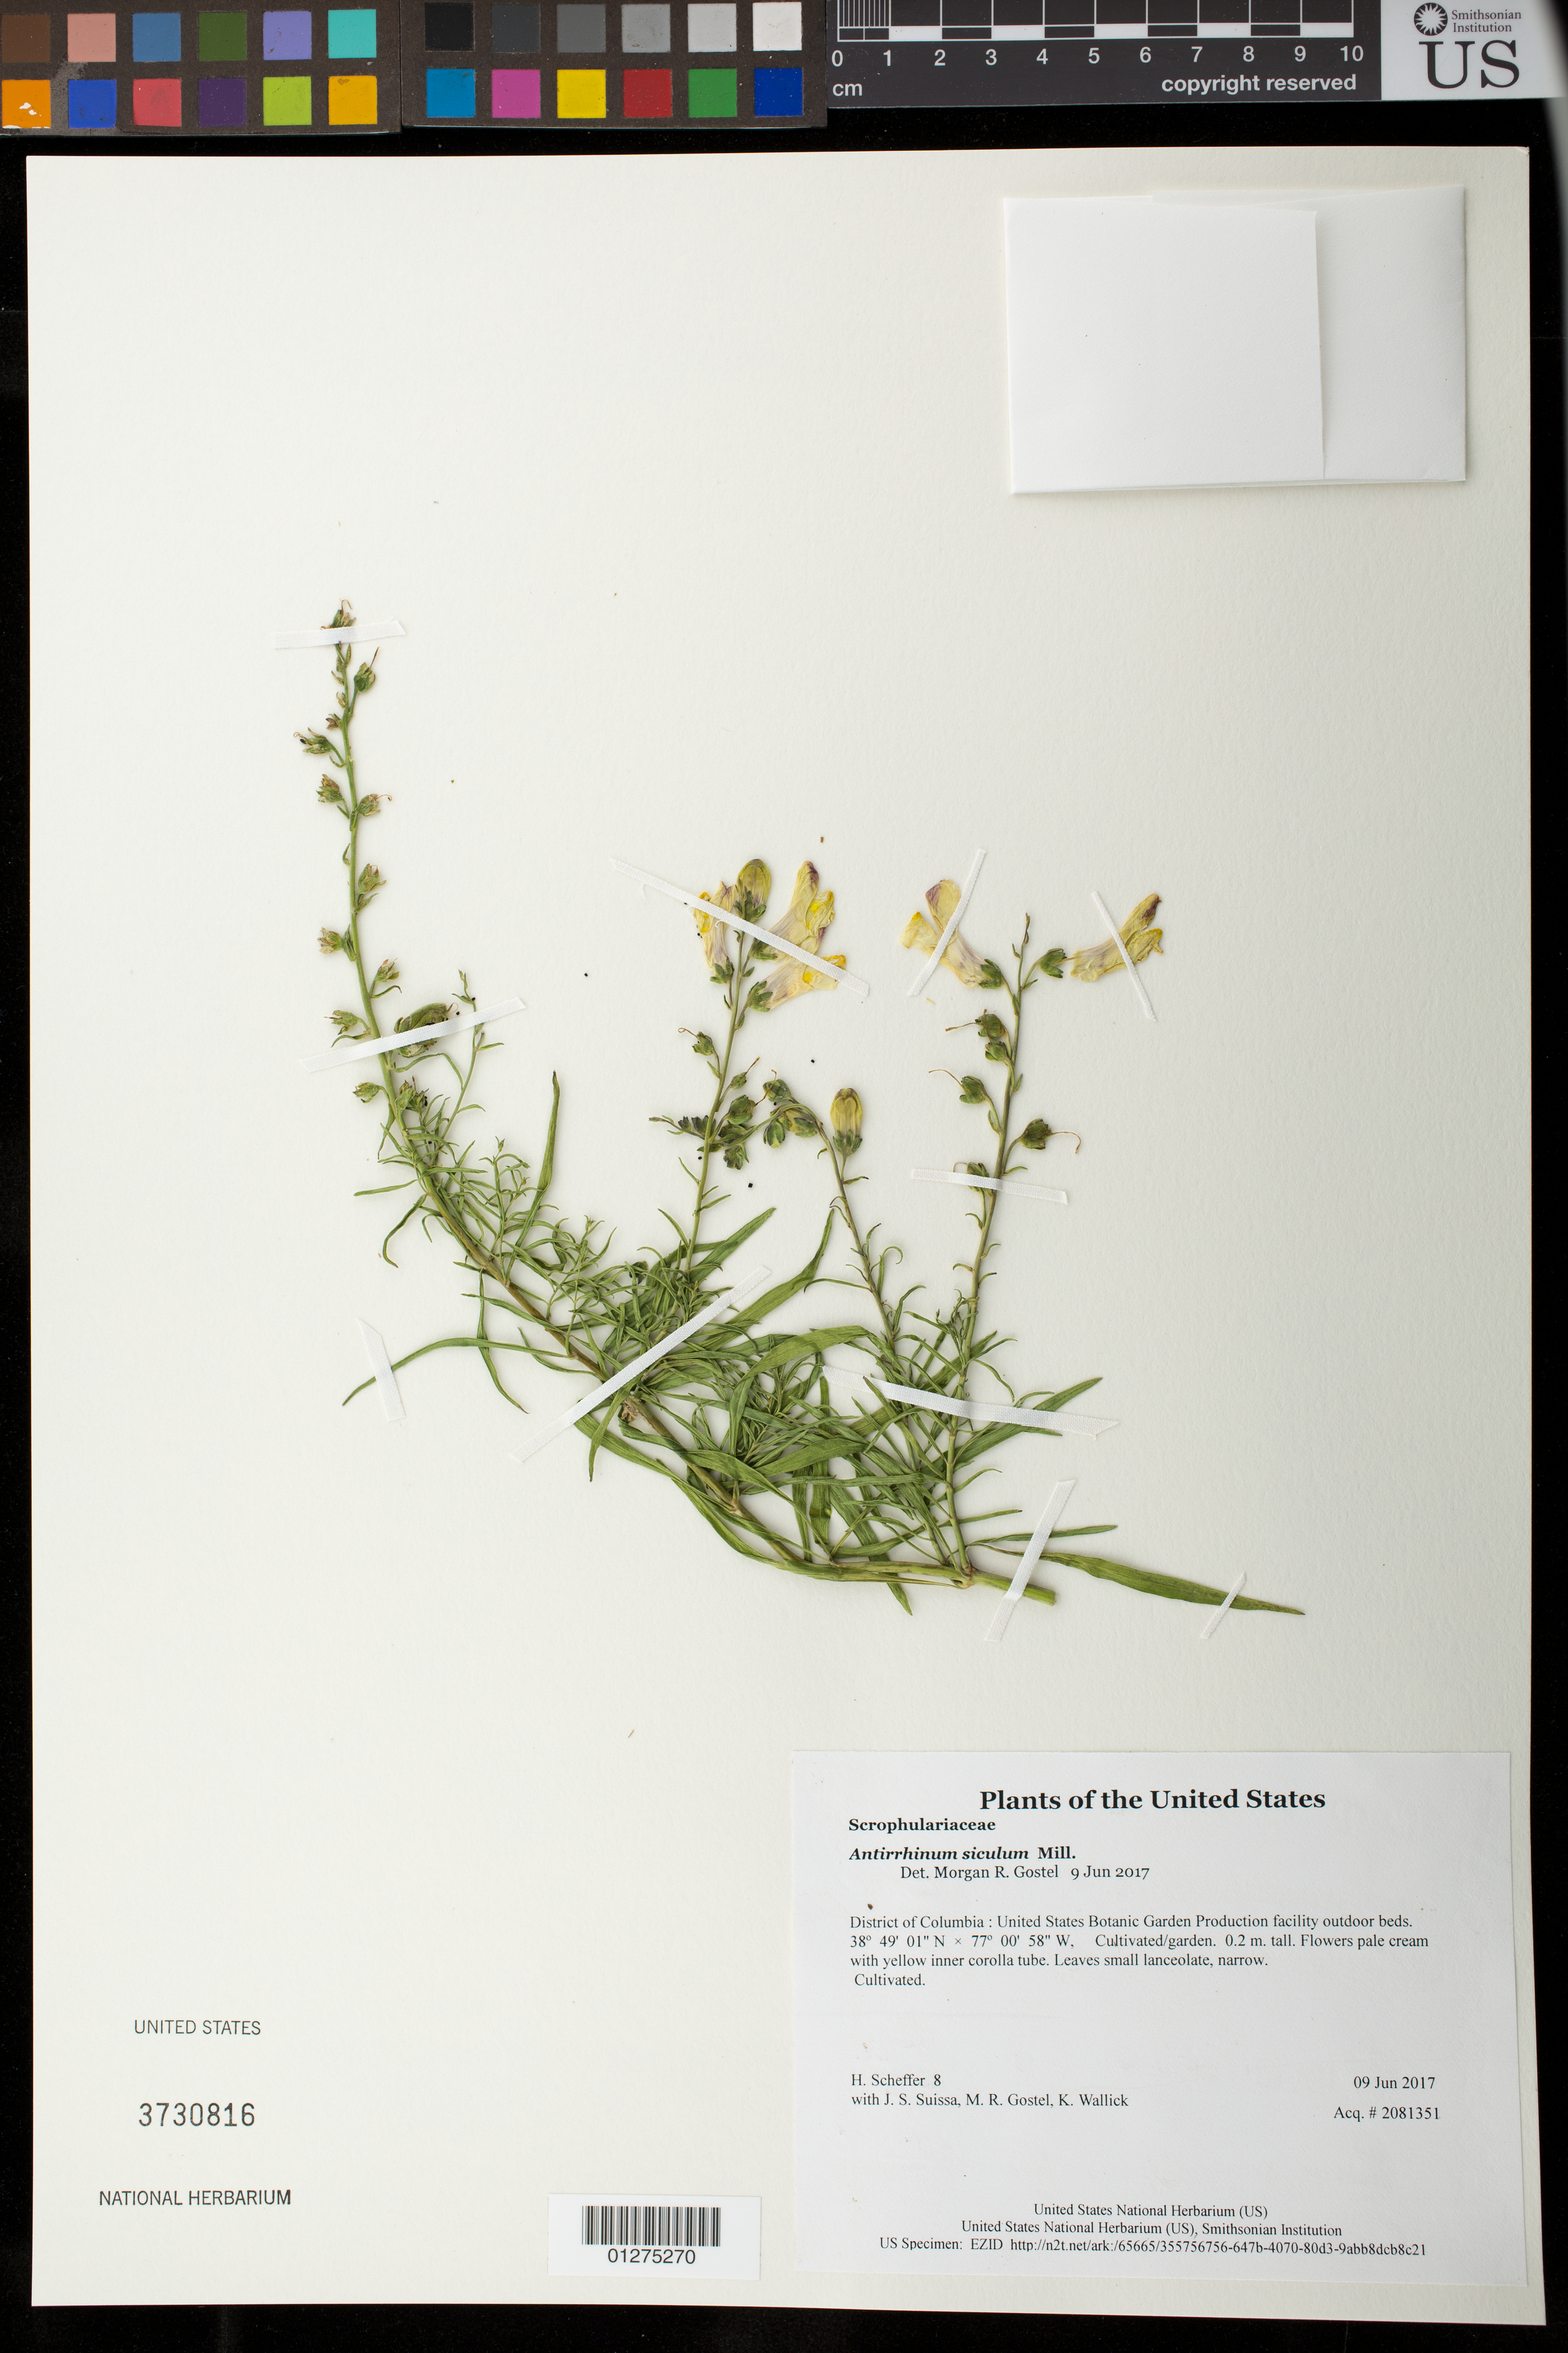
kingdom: Plantae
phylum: Tracheophyta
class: Magnoliopsida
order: Lamiales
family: Plantaginaceae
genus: Antirrhinum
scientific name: Antirrhinum siculum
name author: Mill.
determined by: Gostel, M. R.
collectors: H. Scheffer, J. S. Suissa, M. R. Gostel & K. Wallick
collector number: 8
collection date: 2017-06-09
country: United States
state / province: District of Columbia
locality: United States Botanic Garden Production facility outdoor beds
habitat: Cultivated/garden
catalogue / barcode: US 3730816